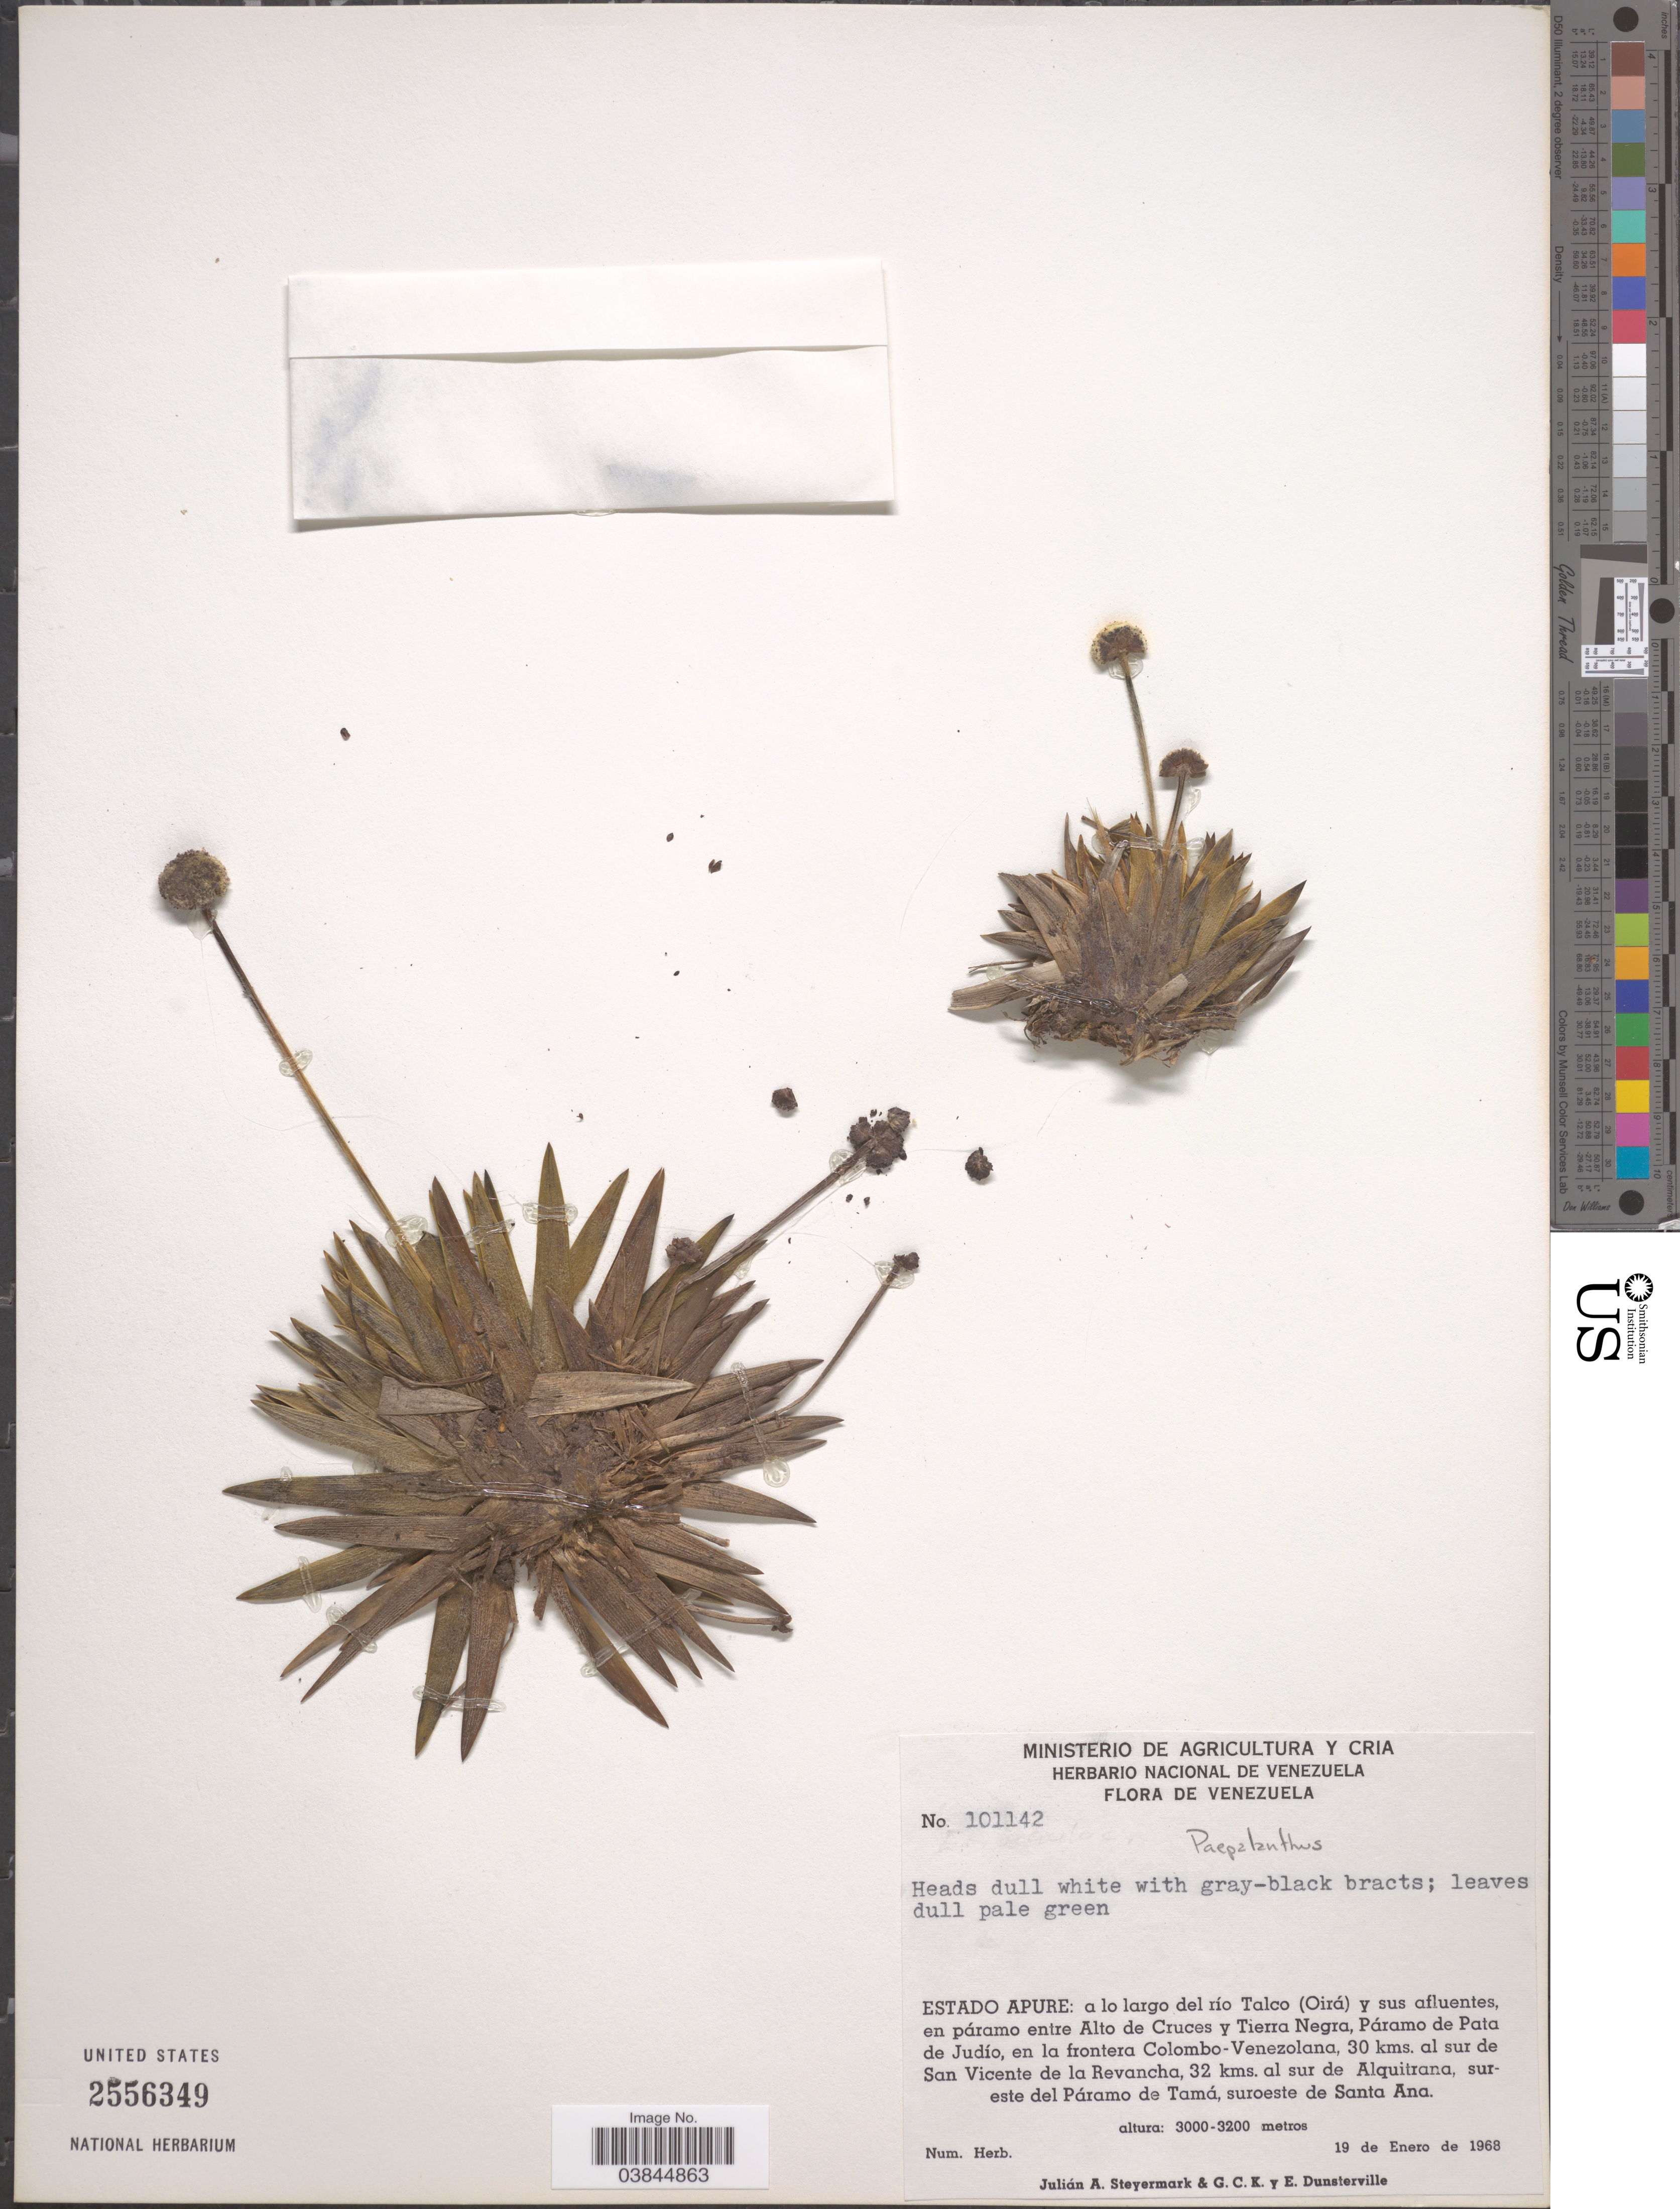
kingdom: Plantae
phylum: Tracheophyta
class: Liliopsida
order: Poales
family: Eriocaulaceae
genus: Paepalanthus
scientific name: Paepalanthus andicola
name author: Körn.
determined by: Sauthier, Laura Jeanne, (SPF), Universidade de Sao Paulo (BRAZIL)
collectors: J. Steyermark, G. C. K. Dunsterville & E. Dunsterville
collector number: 101142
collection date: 1968-01-19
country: Venezuela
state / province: Apure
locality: A lo largo del río Talco (Oirá) y sus afluentes, en páramo entre Alto de Cruces y Tierra Negra, Páramo de Pata de Judío, en la frontera Colombo-Venezolana, 30 kms. al sur de San Vicente de la Revancha, 32 kms. al sur de Alquitrana, sur-este del Páramo de Tamá, suroest de Santa Ana.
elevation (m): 3000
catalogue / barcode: US 2556349